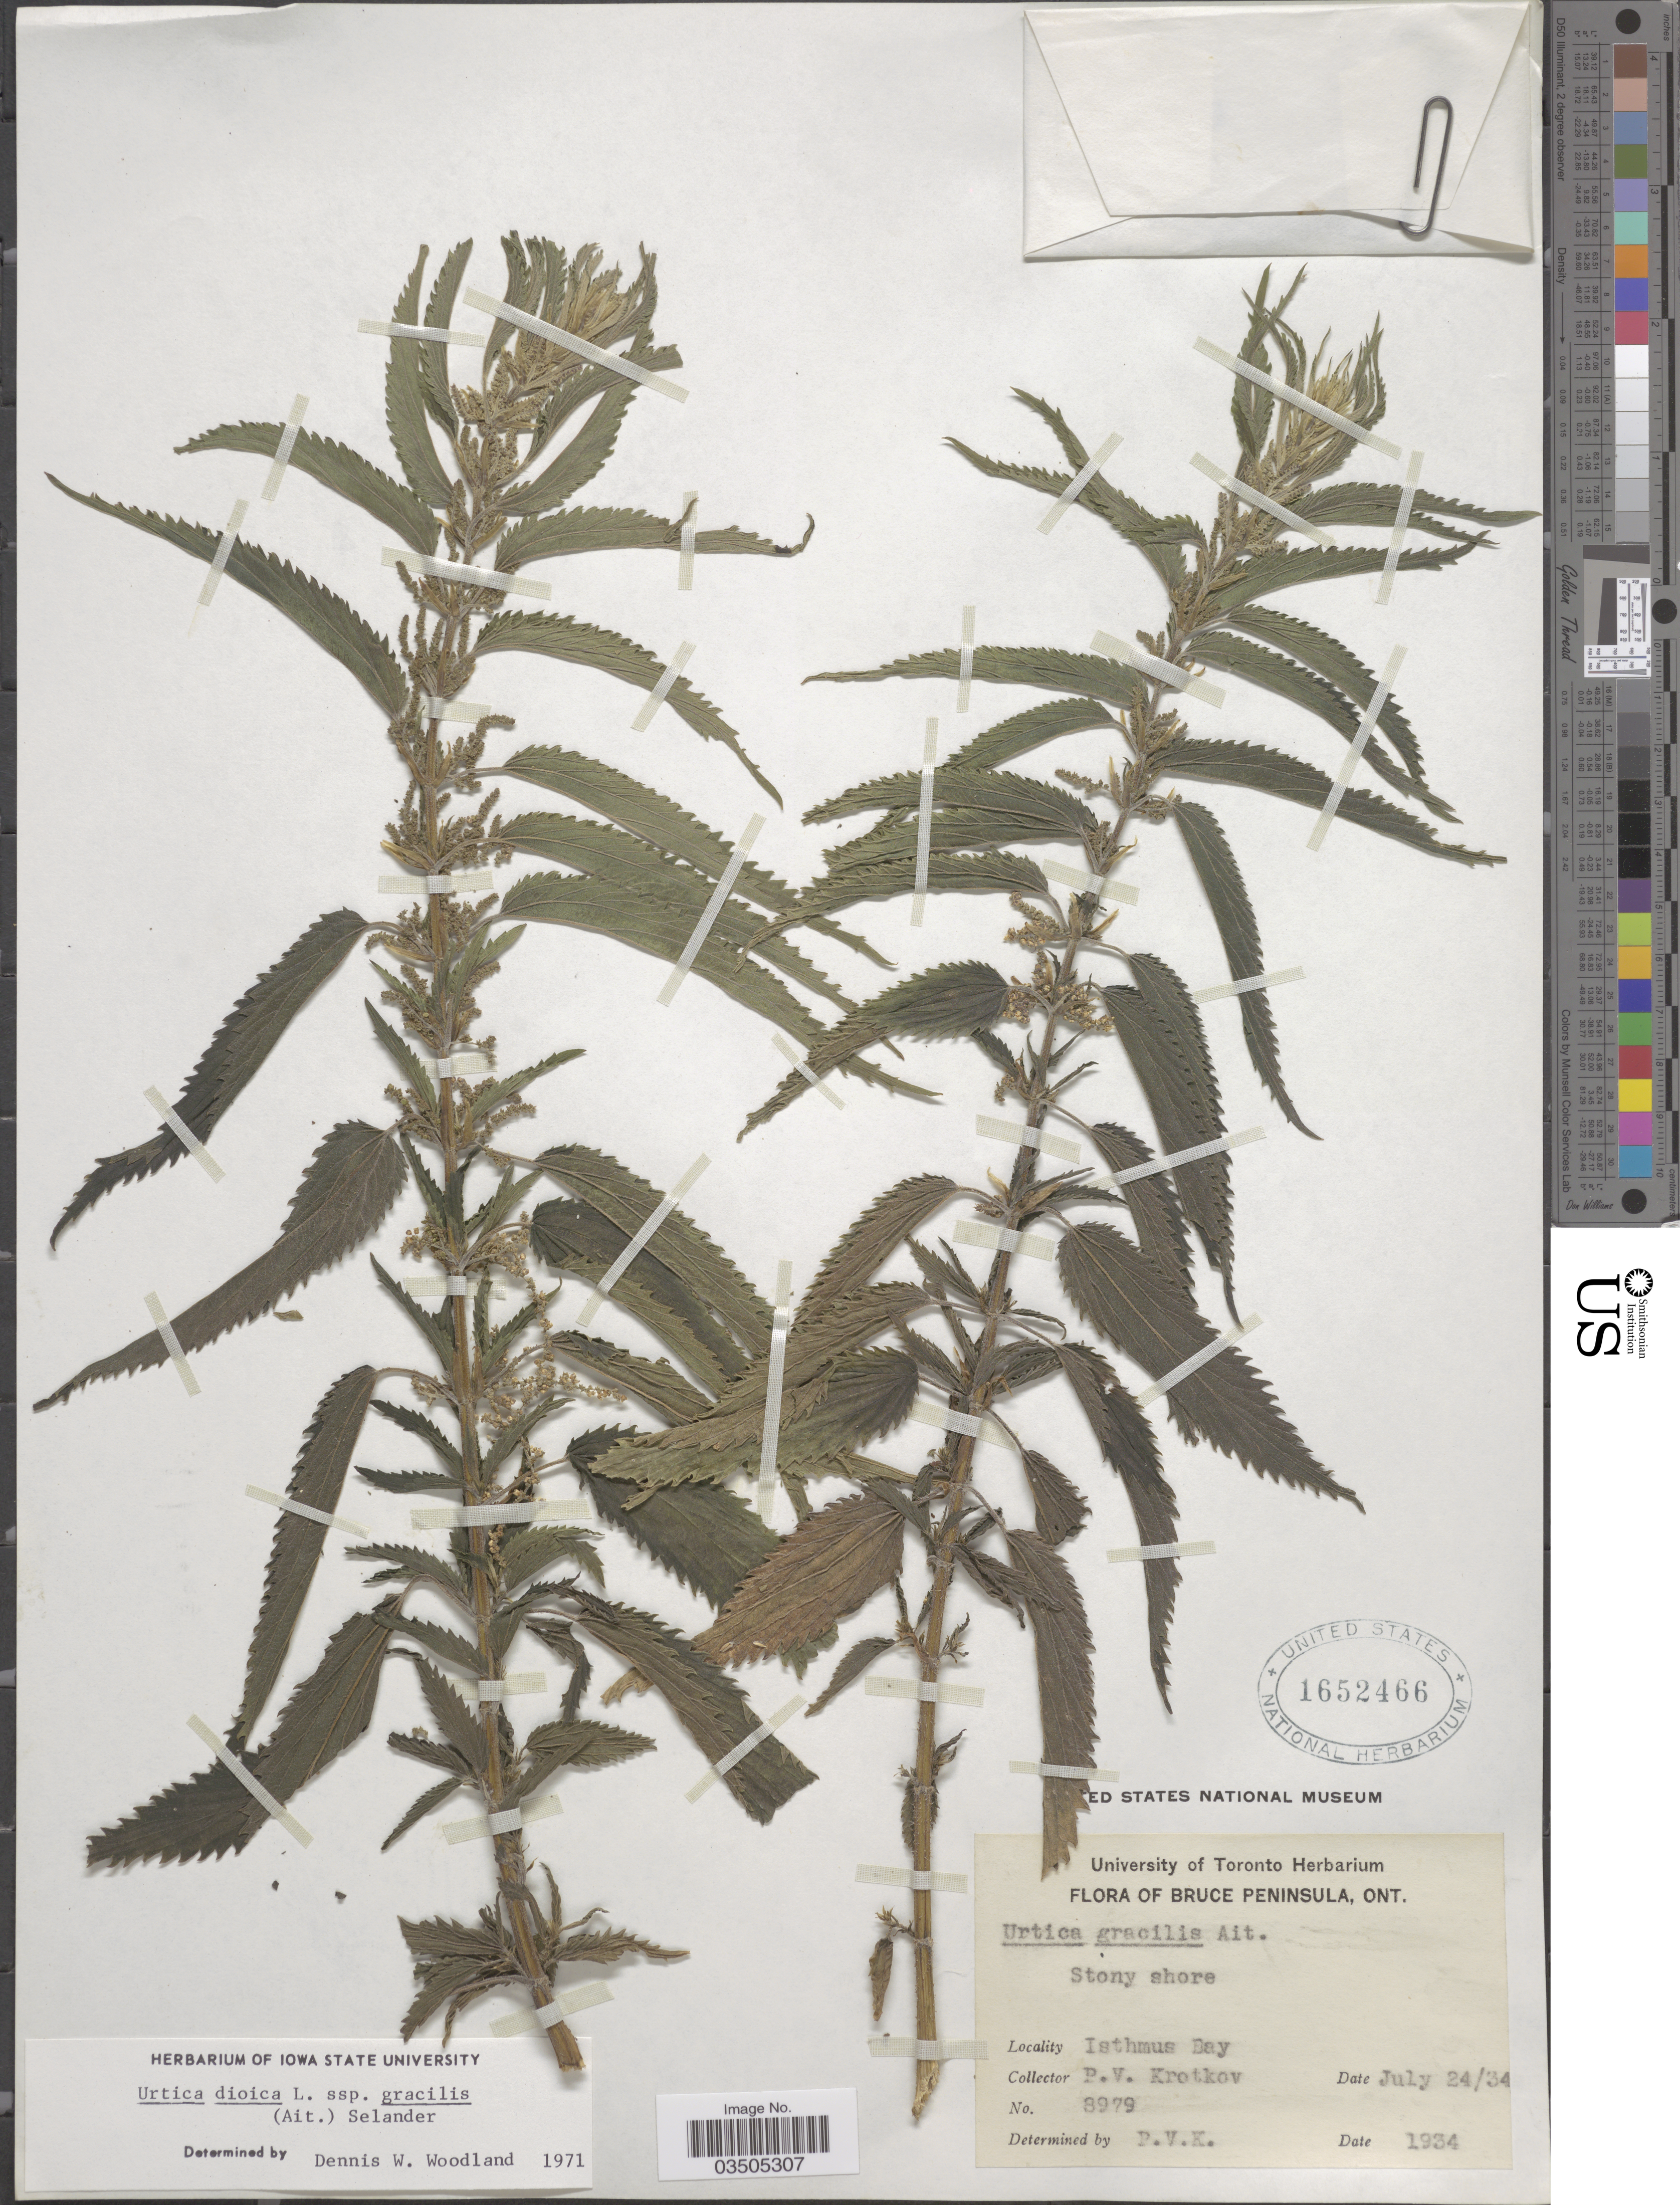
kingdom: Plantae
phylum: Tracheophyta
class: Magnoliopsida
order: Rosales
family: Urticaceae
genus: Urtica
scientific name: Urtica dioica subsp. gracilis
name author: L.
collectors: P. V. Krotkov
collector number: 8979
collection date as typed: Transcribed d/m/y: 24/7/34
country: Canada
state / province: Ontario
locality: Bruce Peninsula. Isthmus Bay.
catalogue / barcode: US 1652466